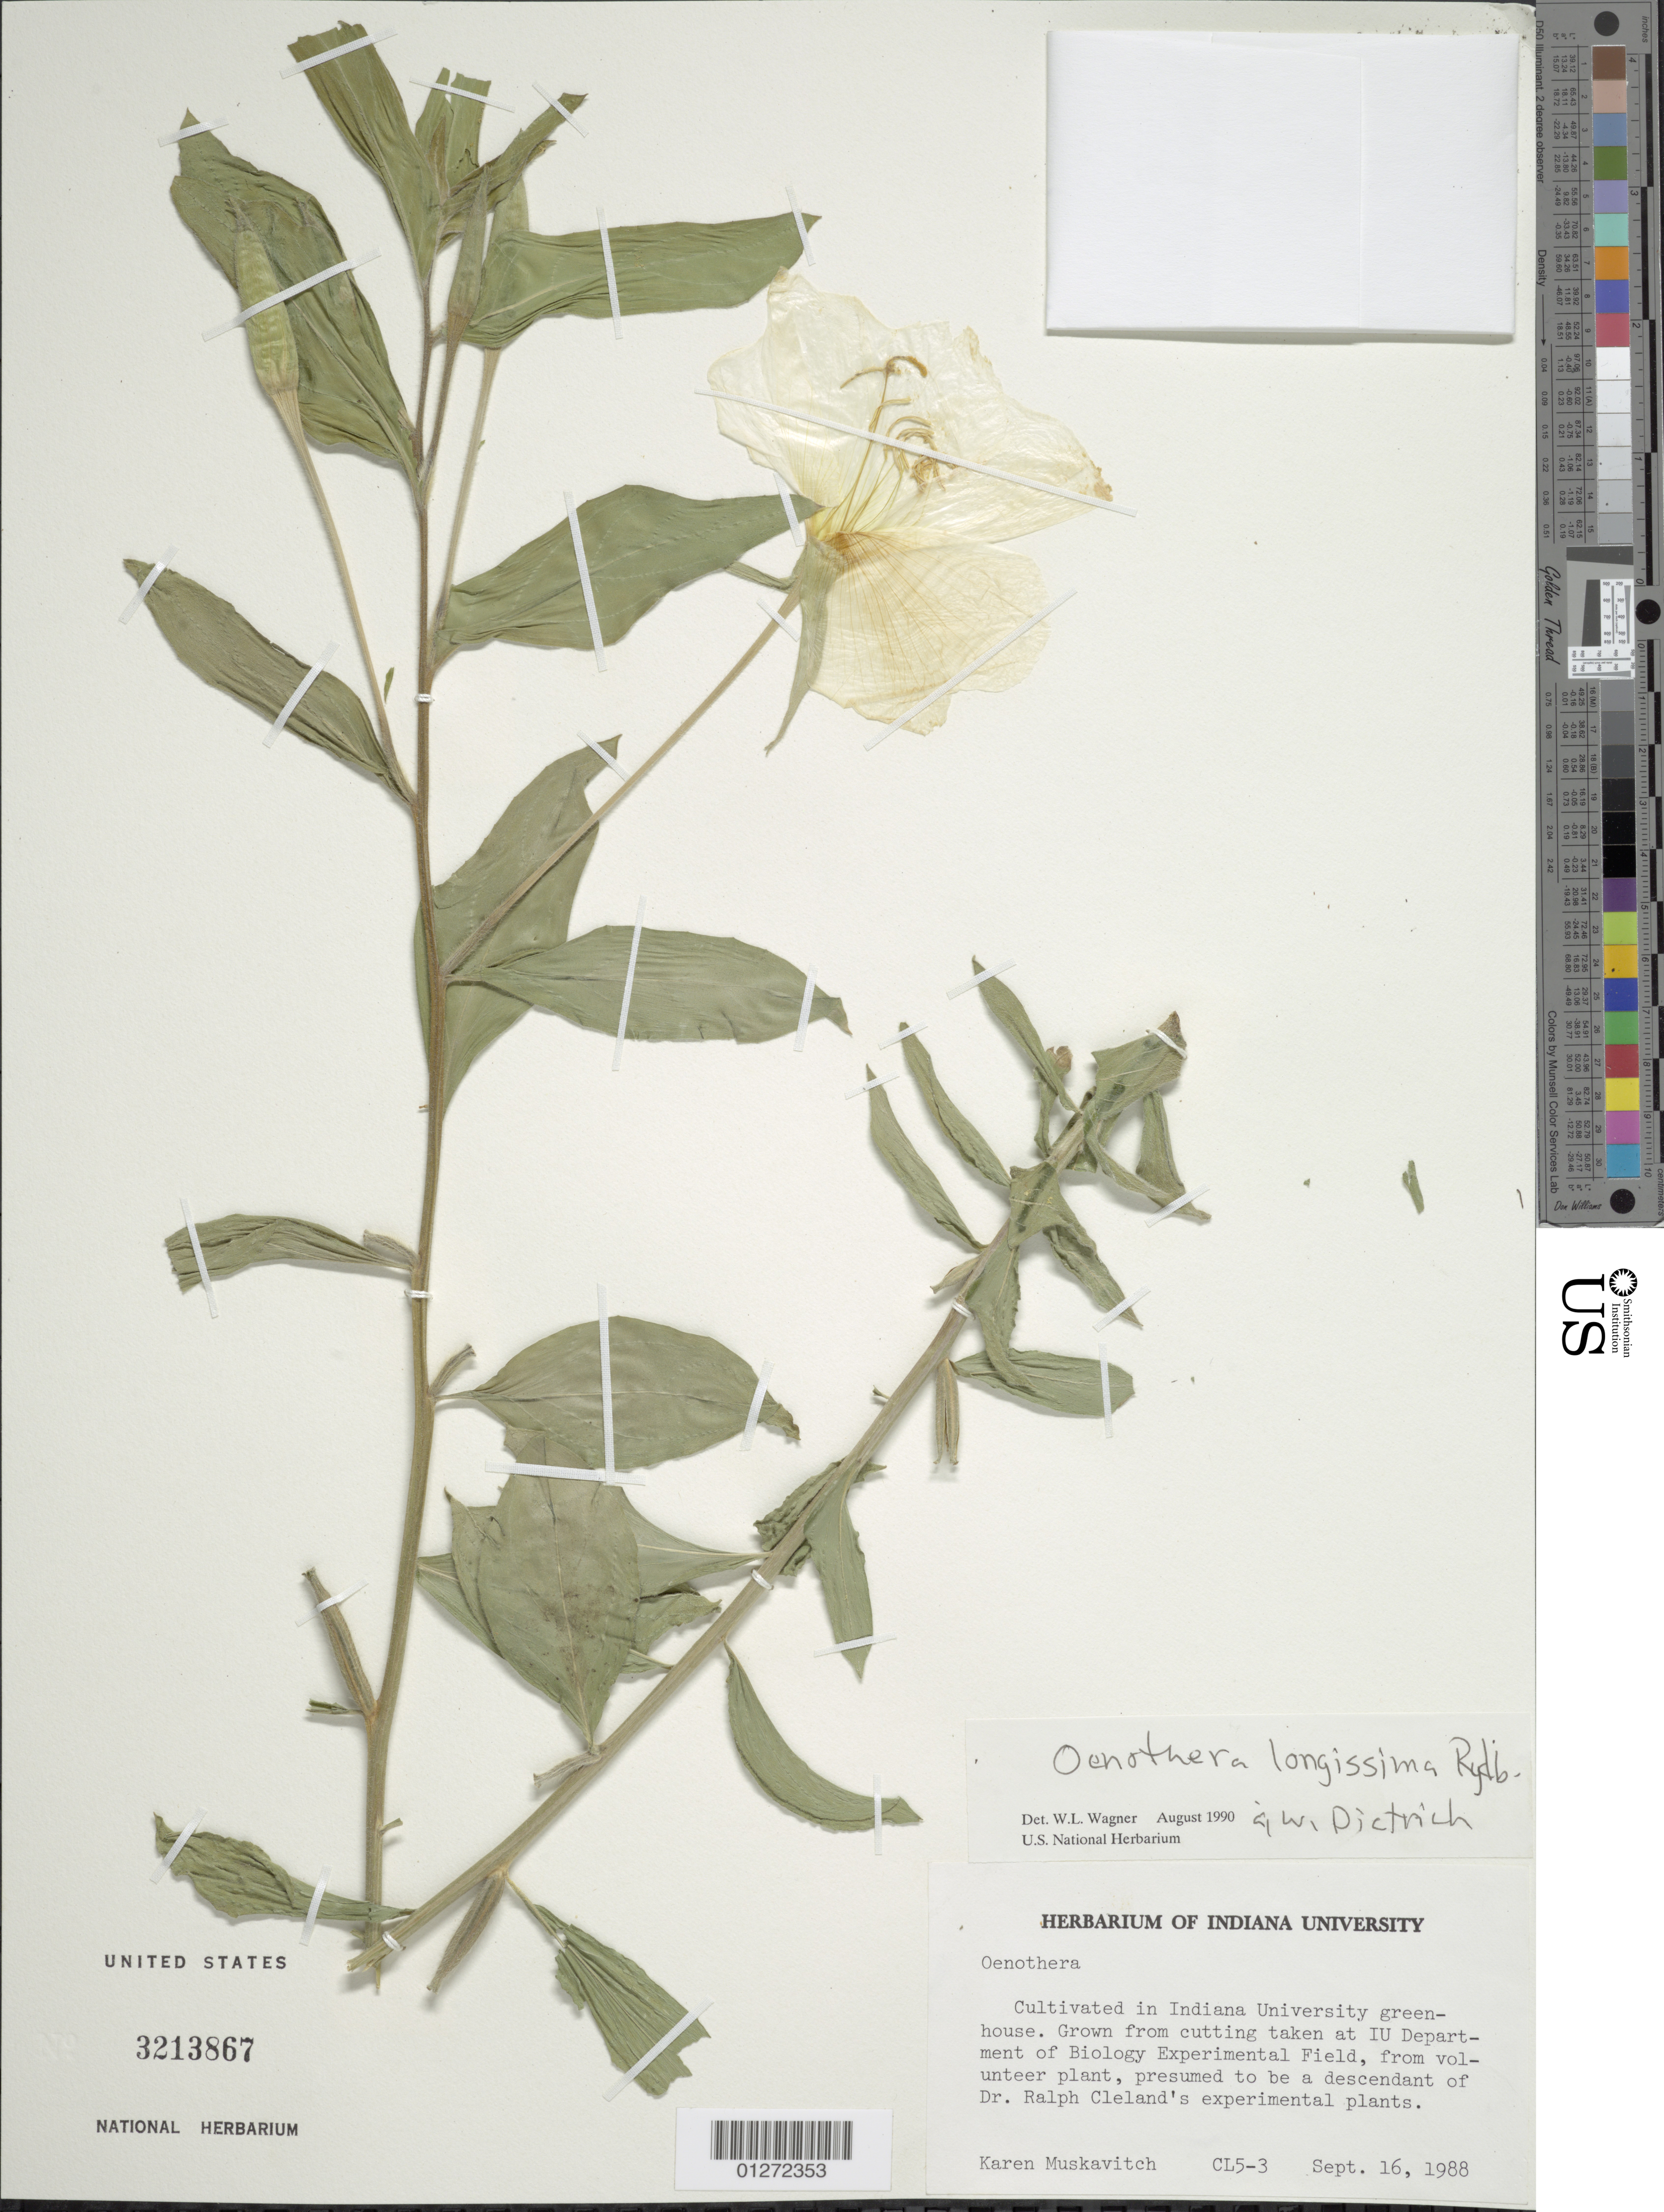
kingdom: Plantae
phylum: Tracheophyta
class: Magnoliopsida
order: Myrtales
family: Onagraceae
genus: Oenothera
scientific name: Oenothera longissima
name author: Rydb.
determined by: Wagner, W. L., (BOT), Smithsonian Institution - National Museum of Natural History (UNITED STATES)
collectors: K. Muskavitch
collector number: CL5-3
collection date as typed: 16 Sep 1988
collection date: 1988-09-16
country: United States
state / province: Indiana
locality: IU Dept of Biology Experimental Field a volunteer plant.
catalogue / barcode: US 3213867